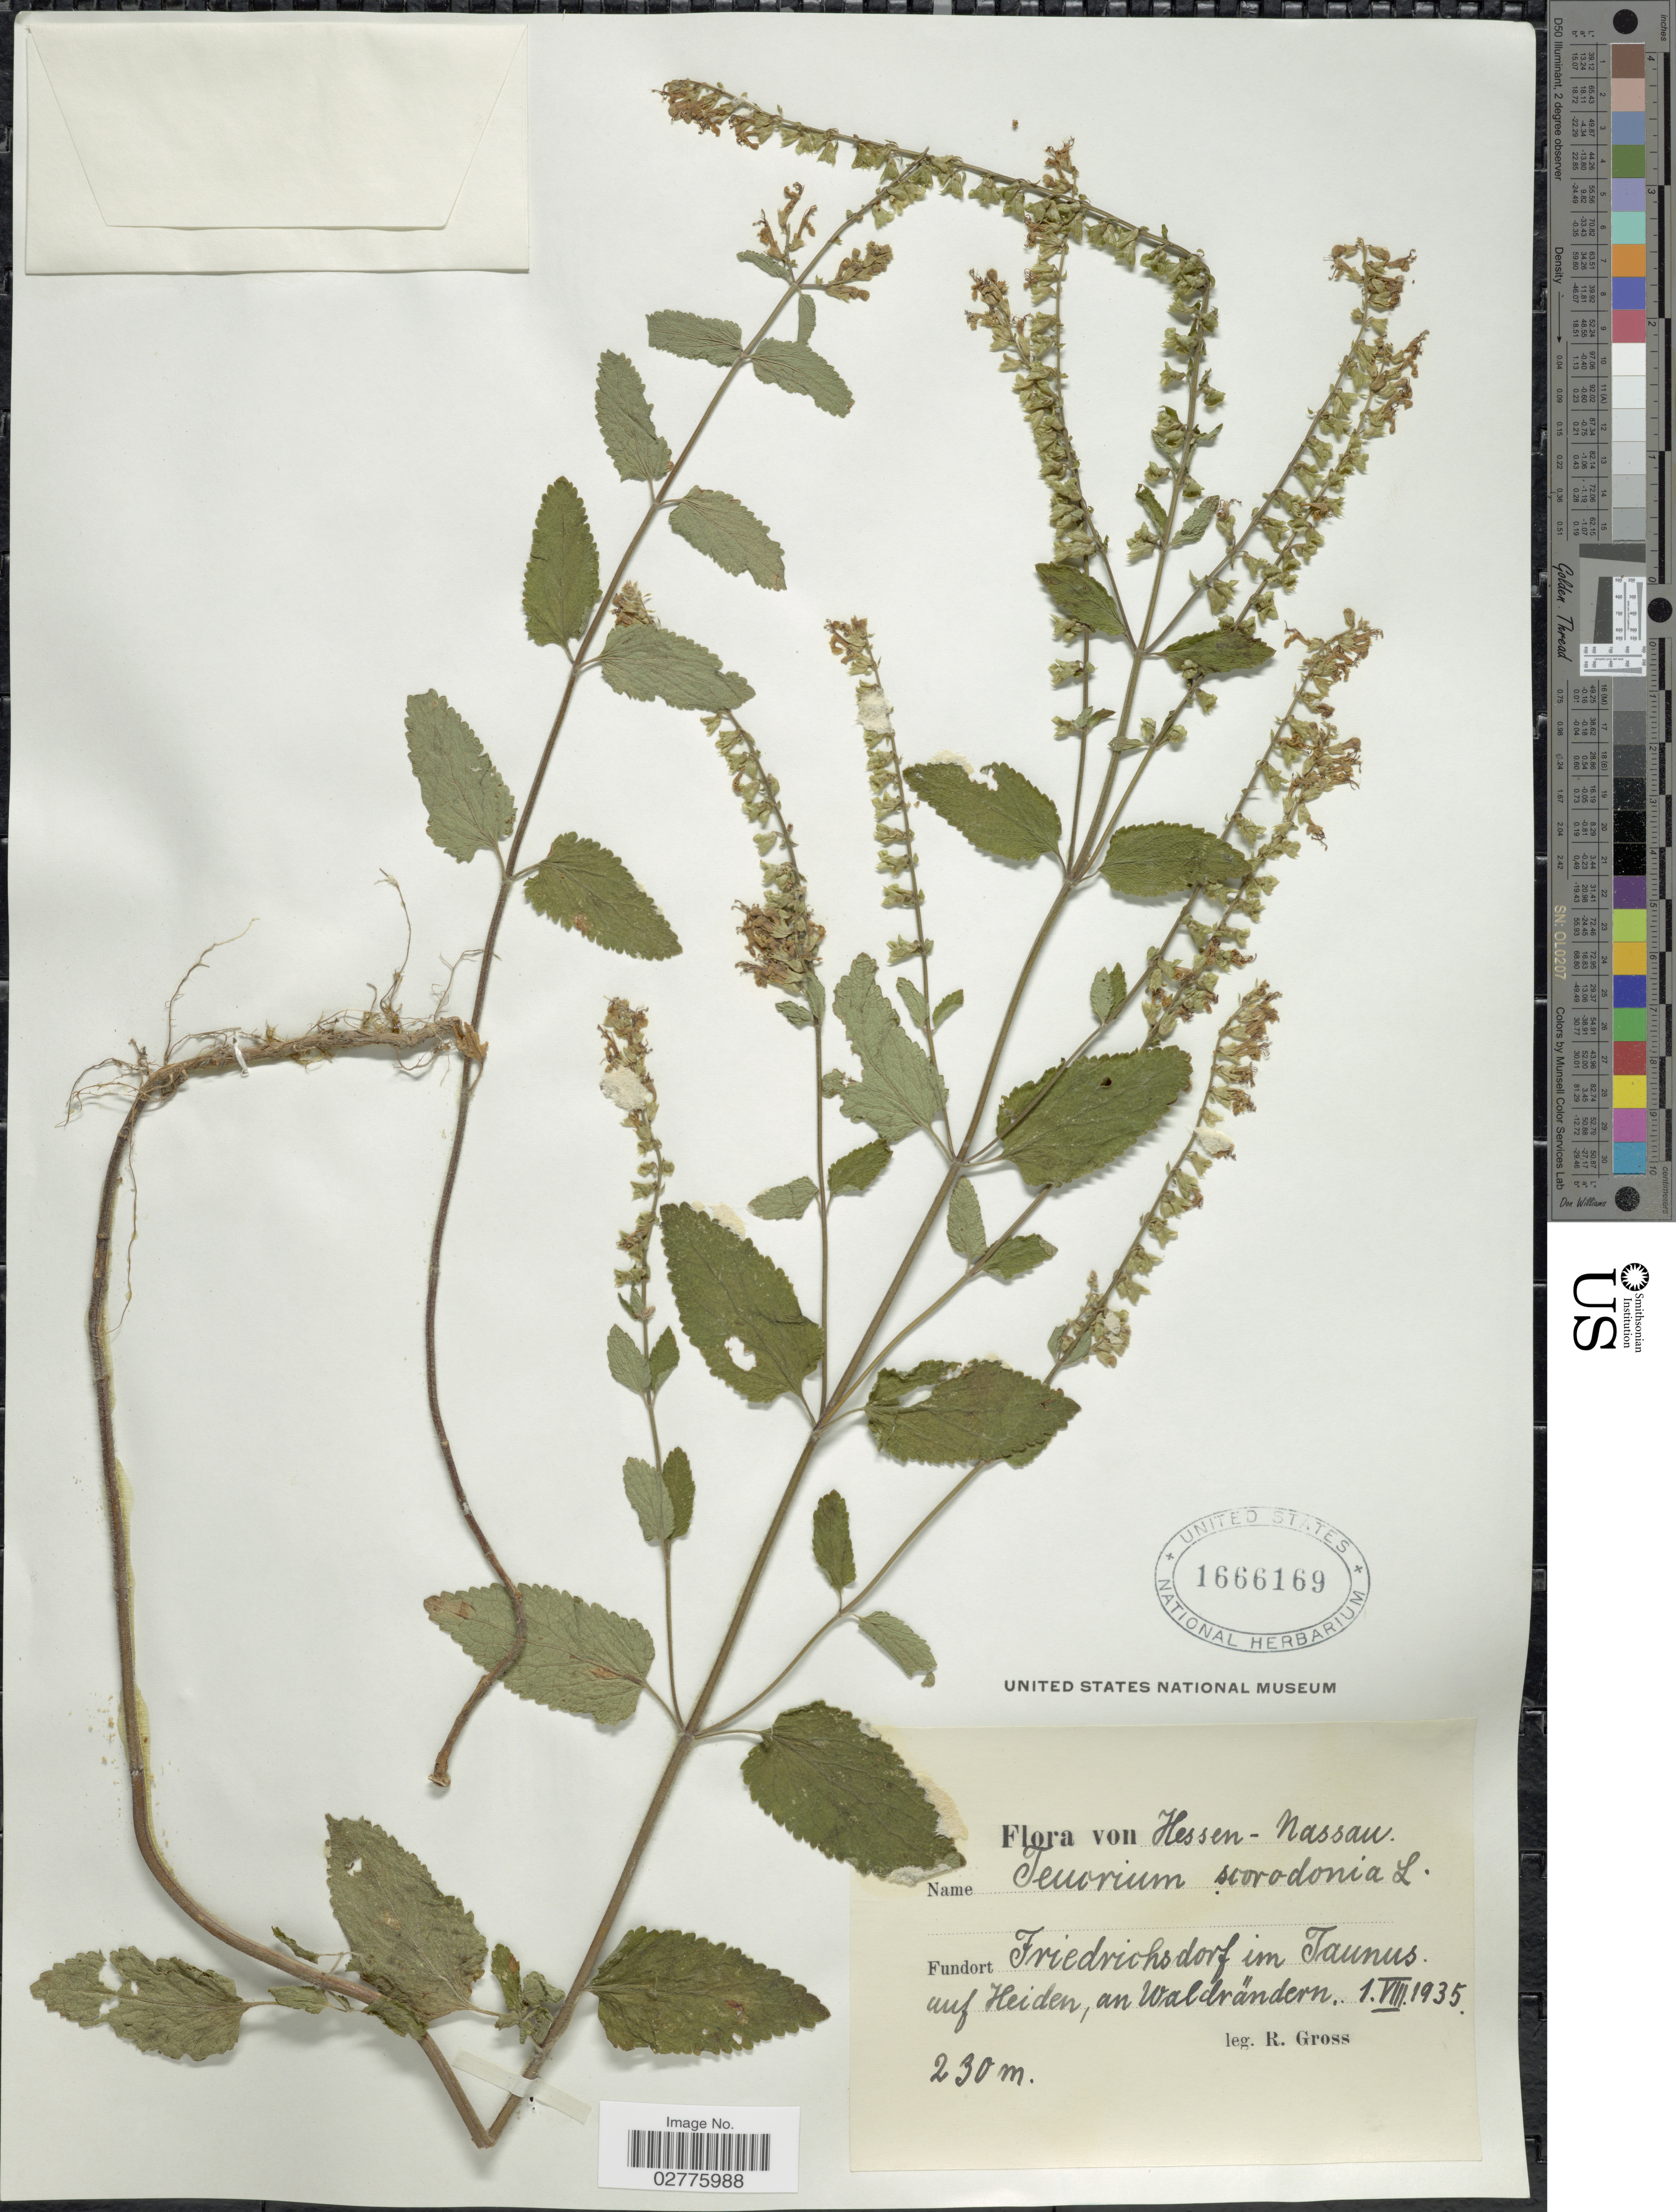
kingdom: Plantae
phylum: Tracheophyta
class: Magnoliopsida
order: Lamiales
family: Lamiaceae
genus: Teucrium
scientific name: Teucrium scorodonia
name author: L.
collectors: R. Gross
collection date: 1935-08-01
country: Germany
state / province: Hesse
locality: Hessen-Nassau, Friedrichsdorf in Taunus auf Heiden, an Waldrändern.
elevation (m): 230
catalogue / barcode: US 1666169